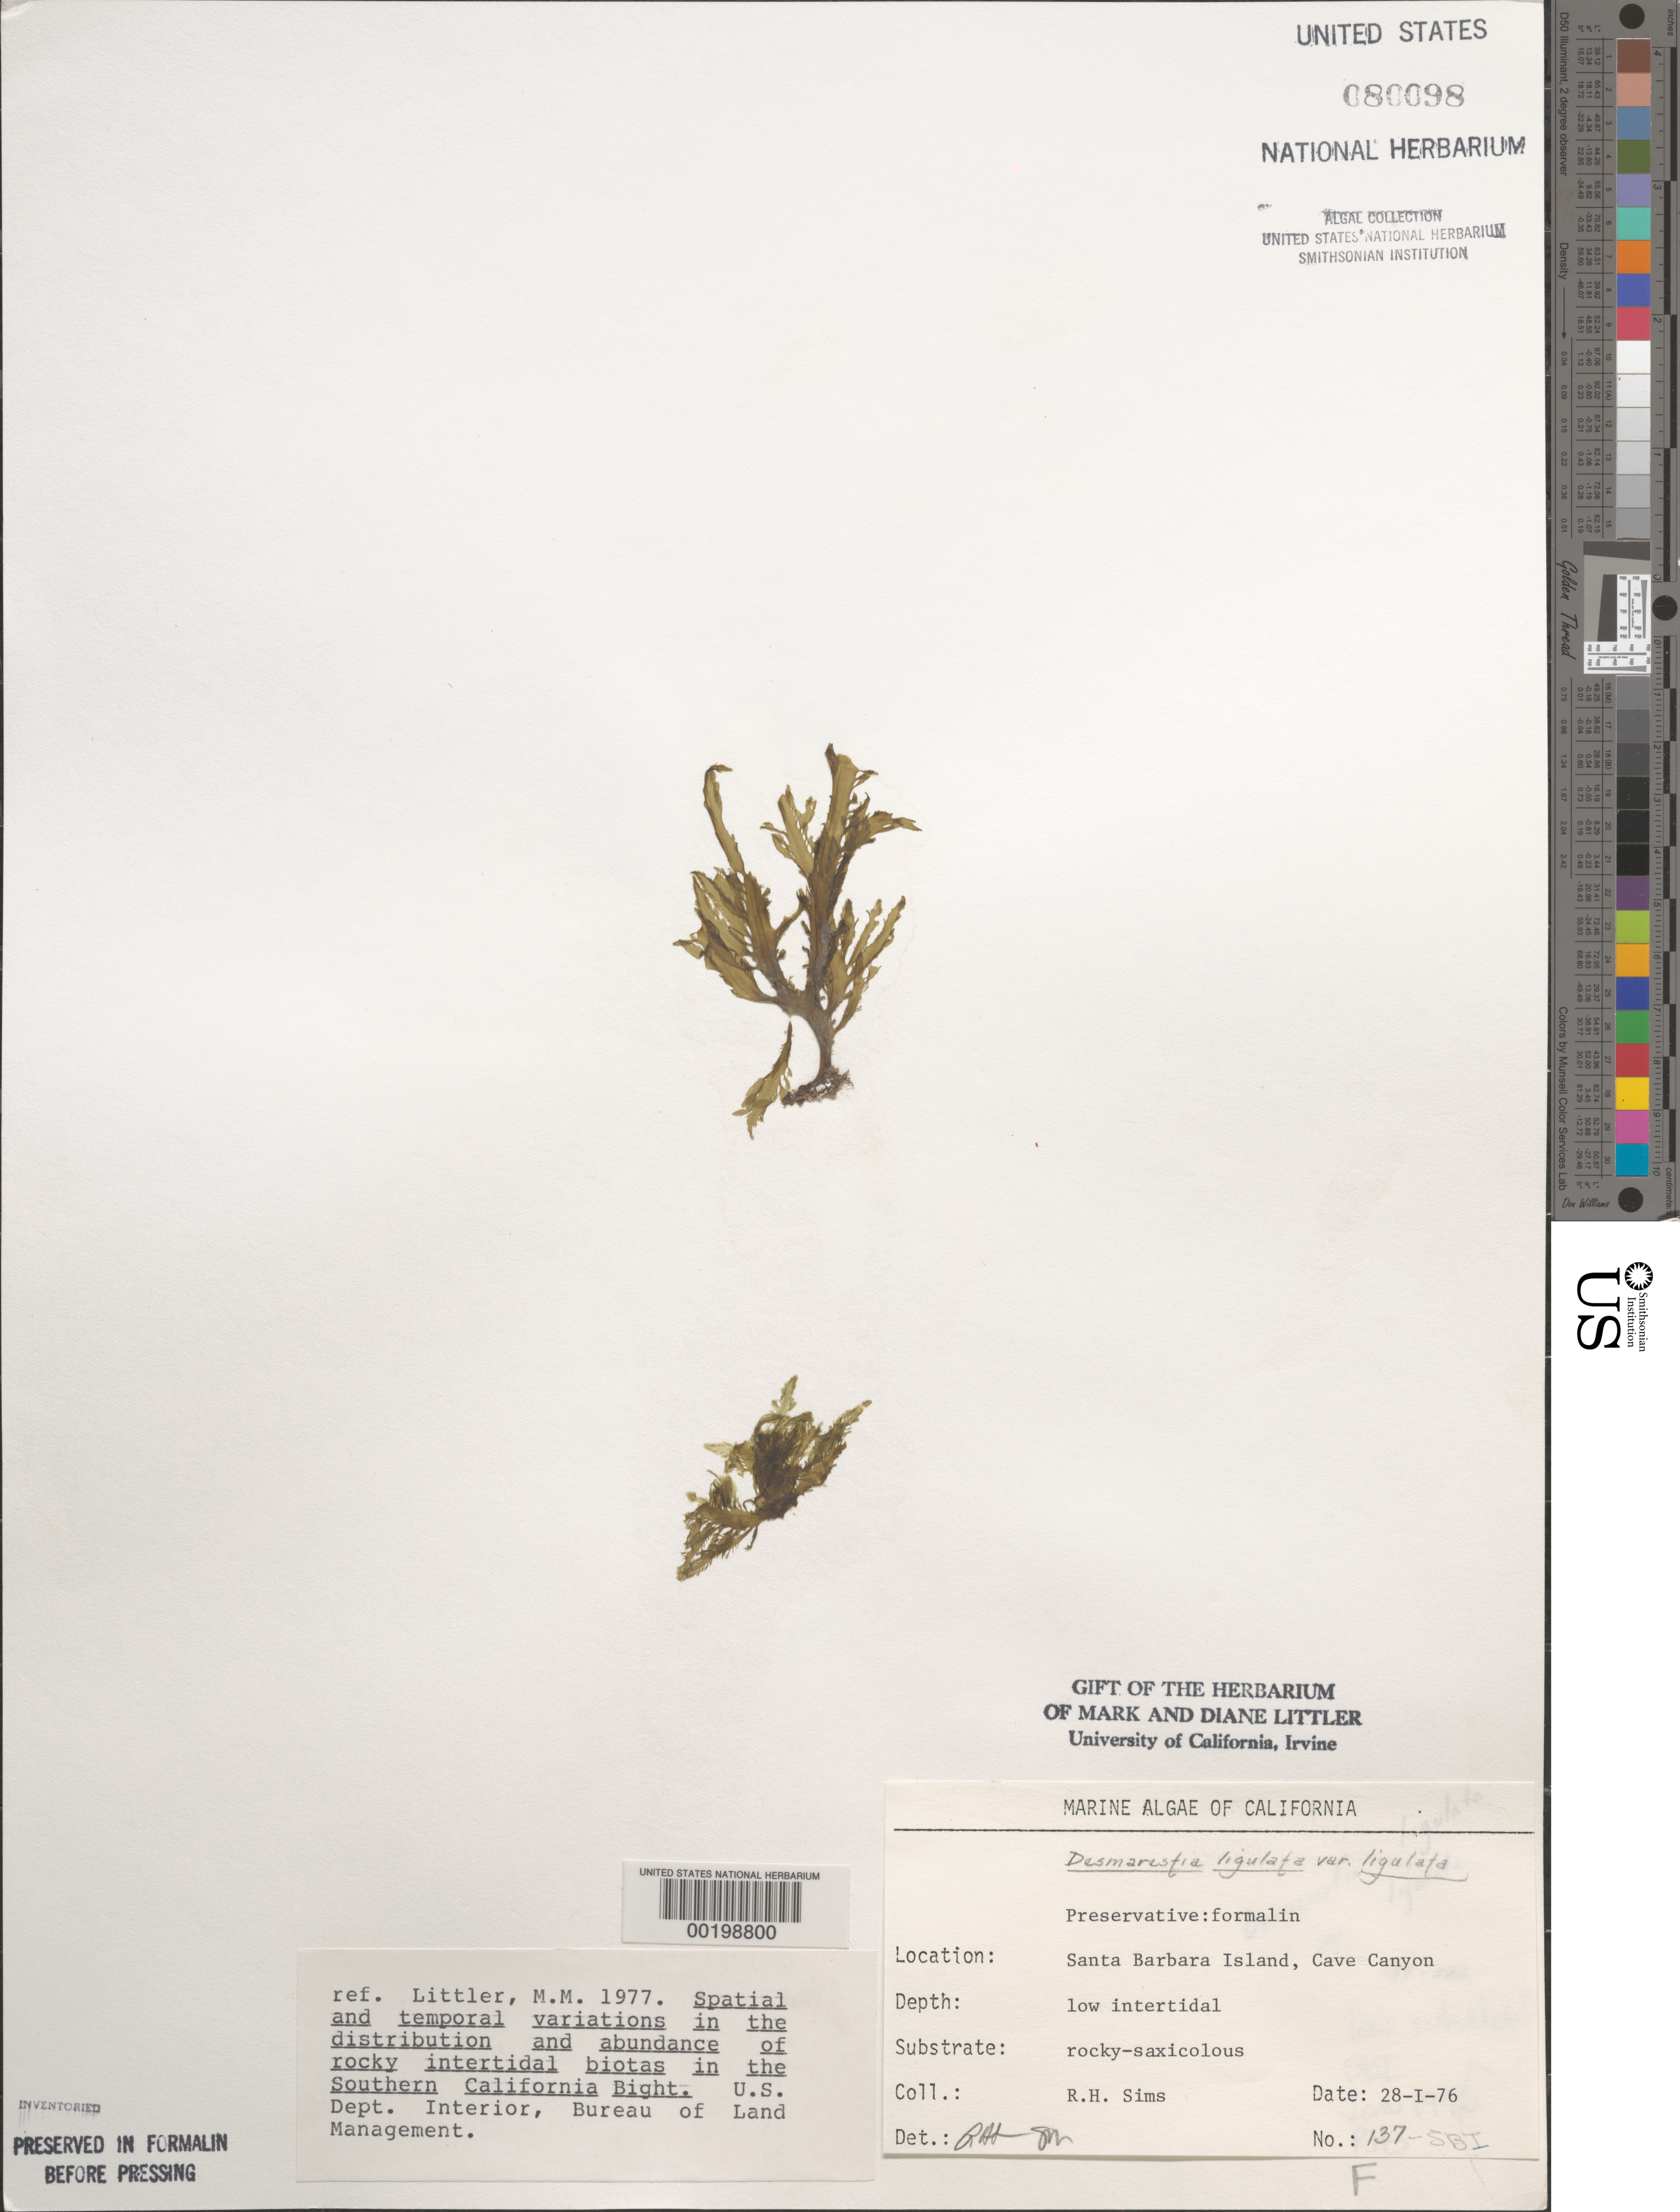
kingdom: Chromista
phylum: Ochrophyta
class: Phaeophyceae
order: Desmarestiales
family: Desmarestiaceae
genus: Desmarestia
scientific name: Desmarestia ligulata var. ligulata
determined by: Sims, Robert H.; Murray, S. N.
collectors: R. H. Sims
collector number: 137-sbi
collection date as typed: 28 Jan 1976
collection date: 1976-01-28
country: United States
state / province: California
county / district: Santa Barbara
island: Santa Barbara Island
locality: Cave Canyon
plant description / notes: BLM-SOCALBIGHT Rocky Intertidal Survey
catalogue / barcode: US 80098